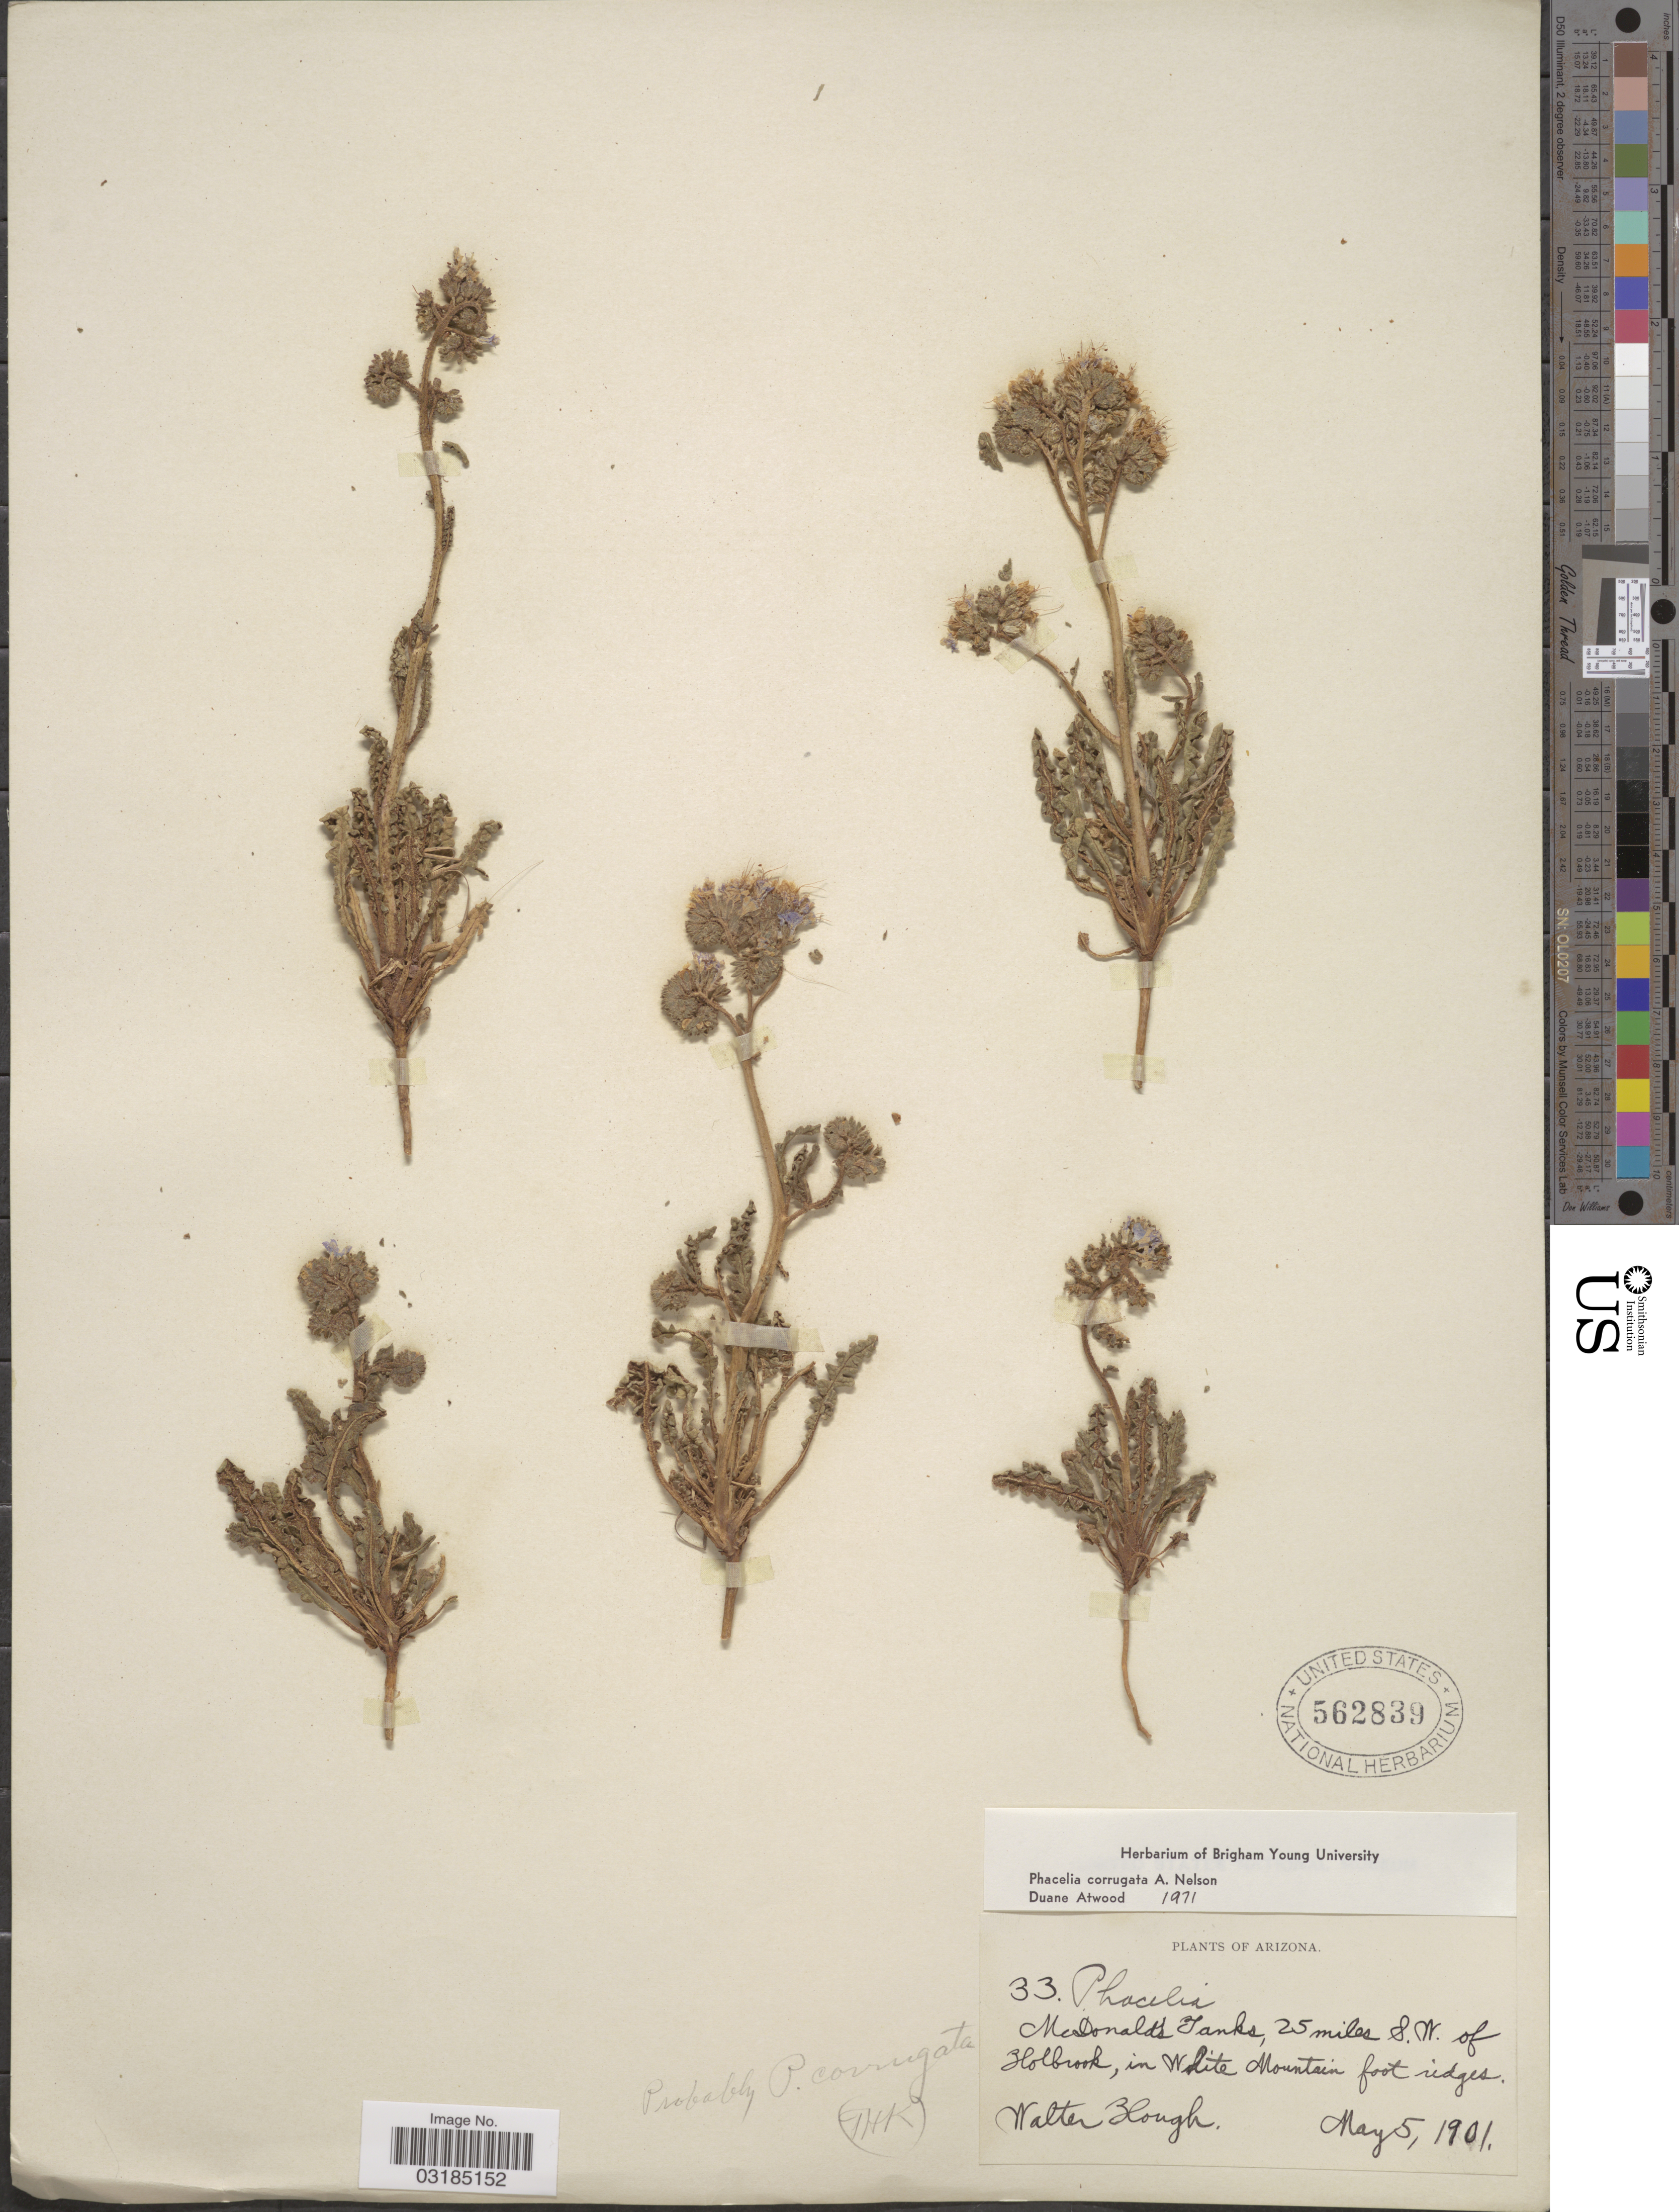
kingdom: Plantae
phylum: Tracheophyta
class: Magnoliopsida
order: Boraginales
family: Hydrophyllaceae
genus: Phacelia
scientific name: Phacelia corrugata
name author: A. Nelson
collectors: W. Hough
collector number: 33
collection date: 1901-05-05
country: United States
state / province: Arizona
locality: McDonald's Tanks, 25 miles S.W. of Holbrook, in White Mountain foot ridges.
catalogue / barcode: US 562839